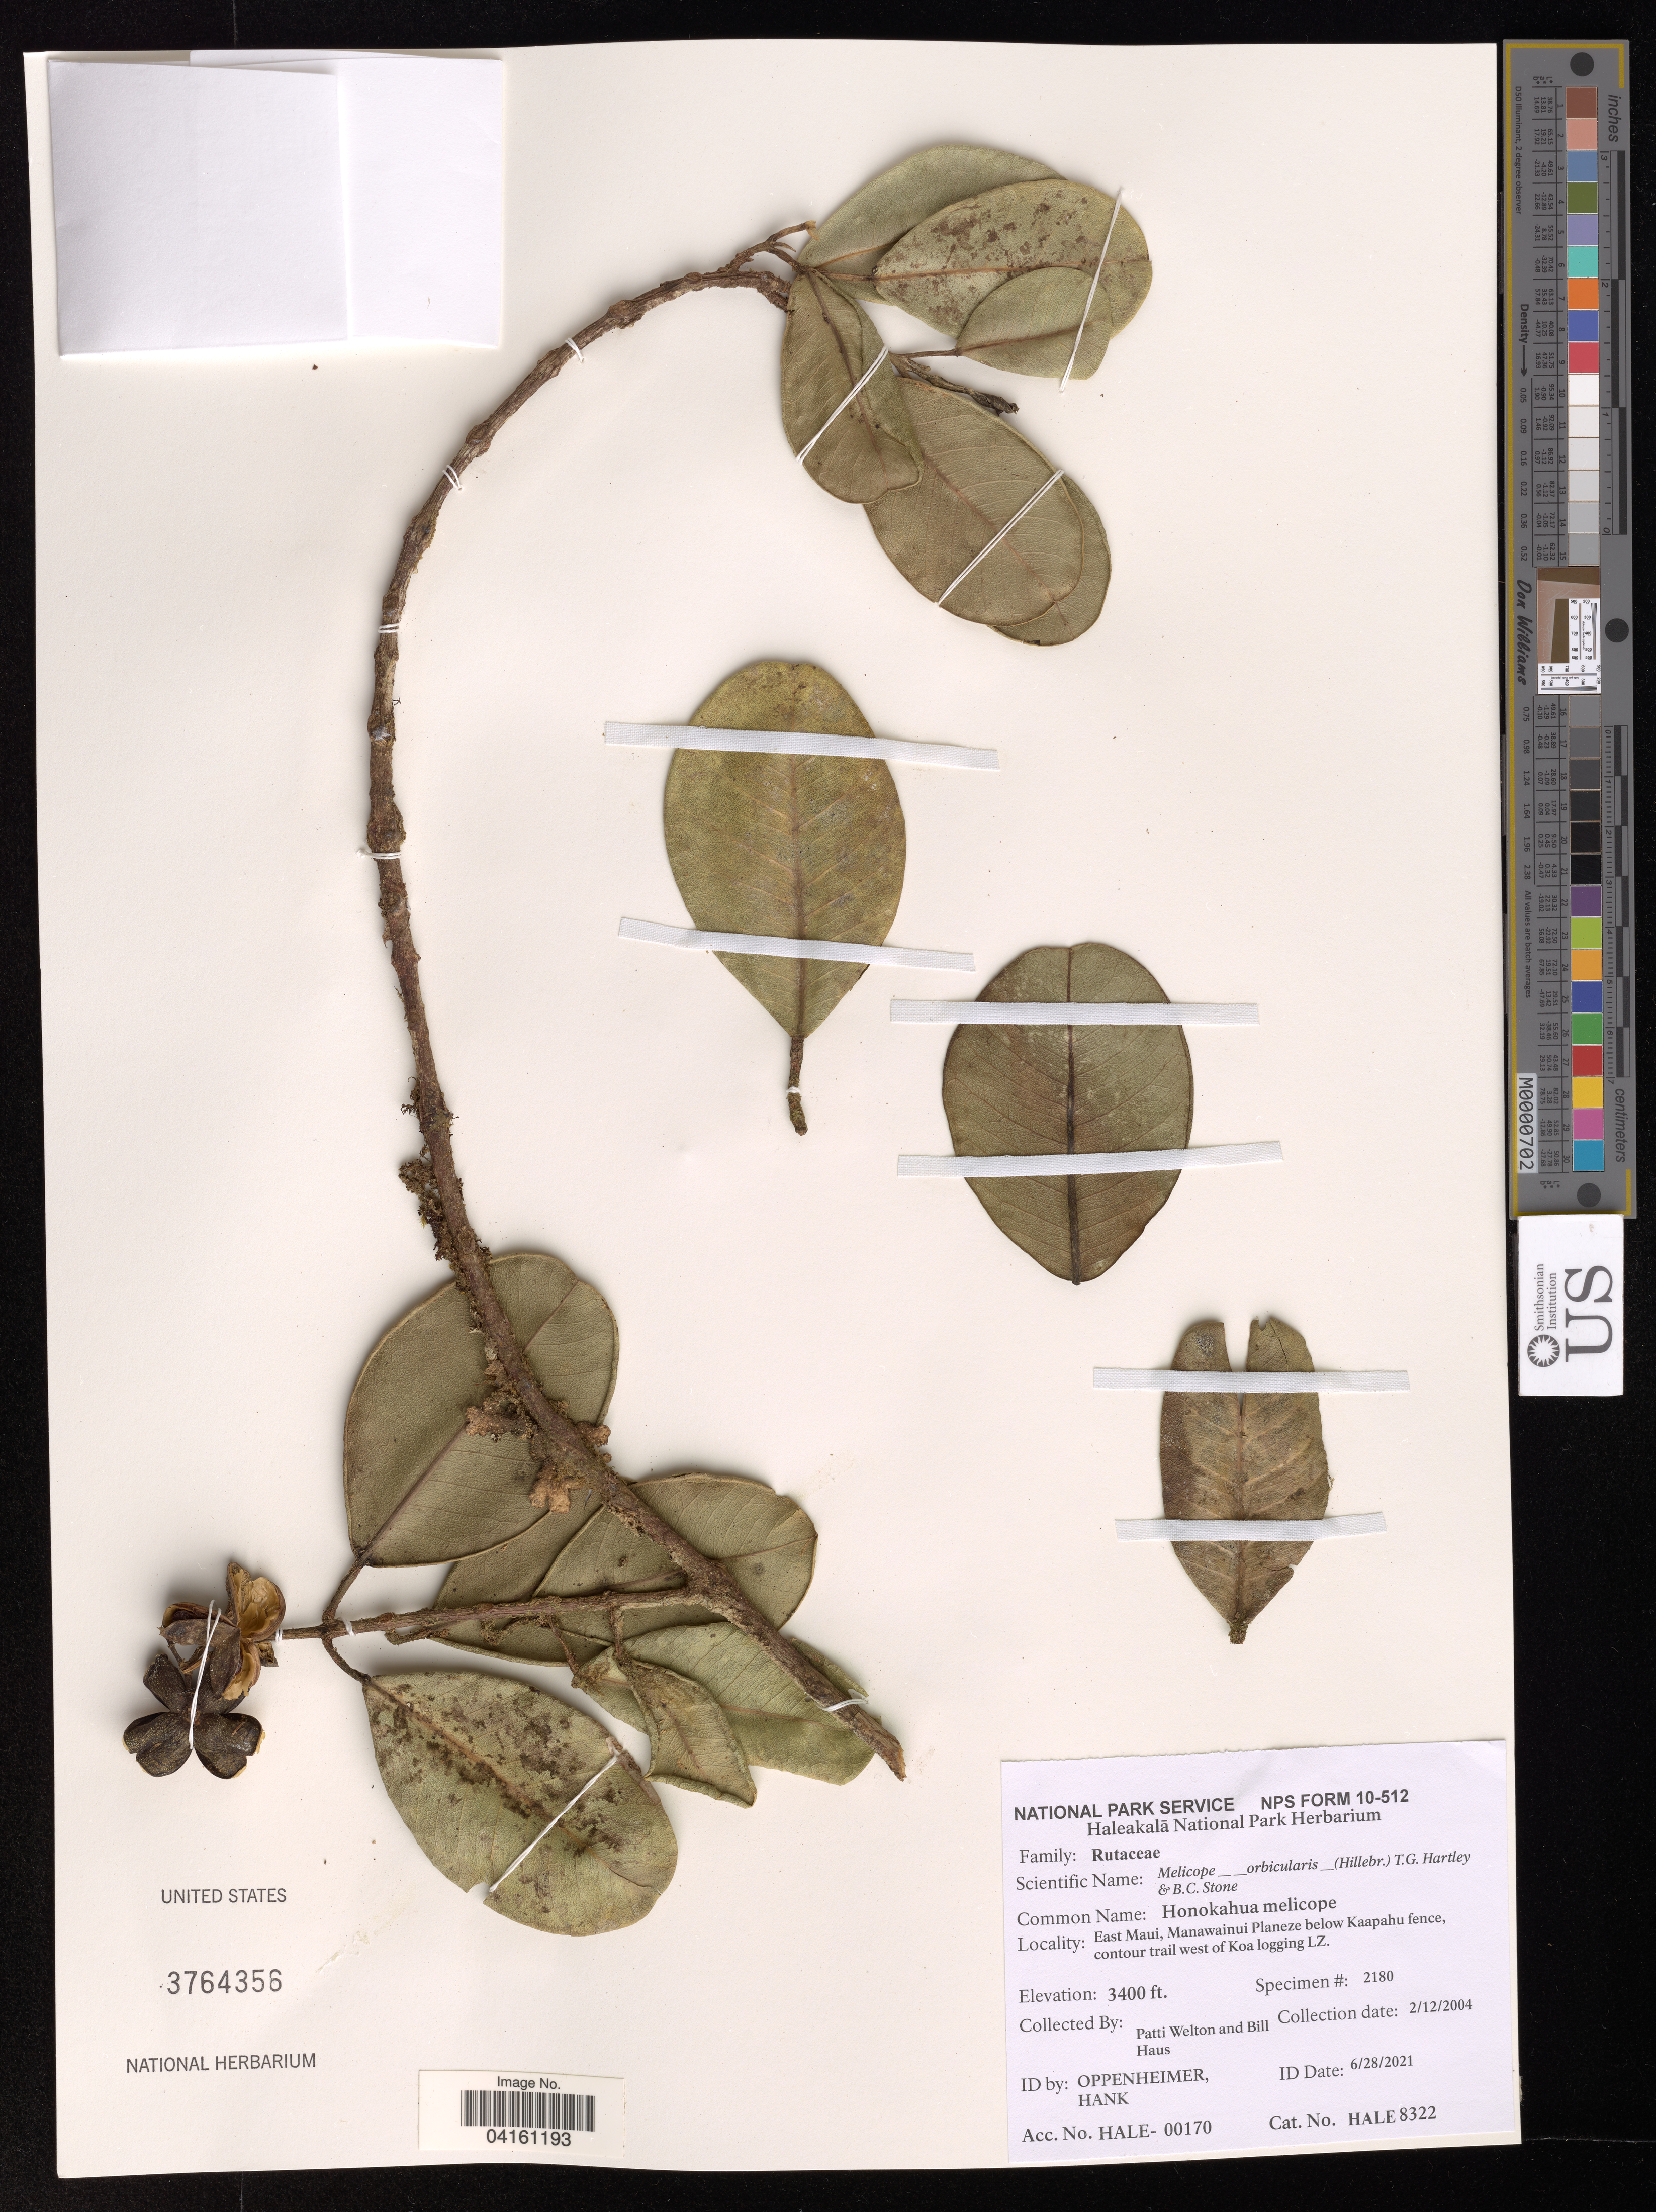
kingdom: Plantae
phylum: Tracheophyta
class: Magnoliopsida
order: Sapindales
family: Rutaceae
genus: Melicope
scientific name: Melicope orbicularis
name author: (Hillebr.) T.G. Hartley & B.C. Stone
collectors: P. Welton & B. Haus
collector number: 2180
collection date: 2004-02-12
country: United States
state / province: Hawaii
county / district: Maui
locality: East Maui, Manawainui Planeze below Kaapahu fence, contour trail west of Koa logging LZ.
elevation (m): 1036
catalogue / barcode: US 3764356